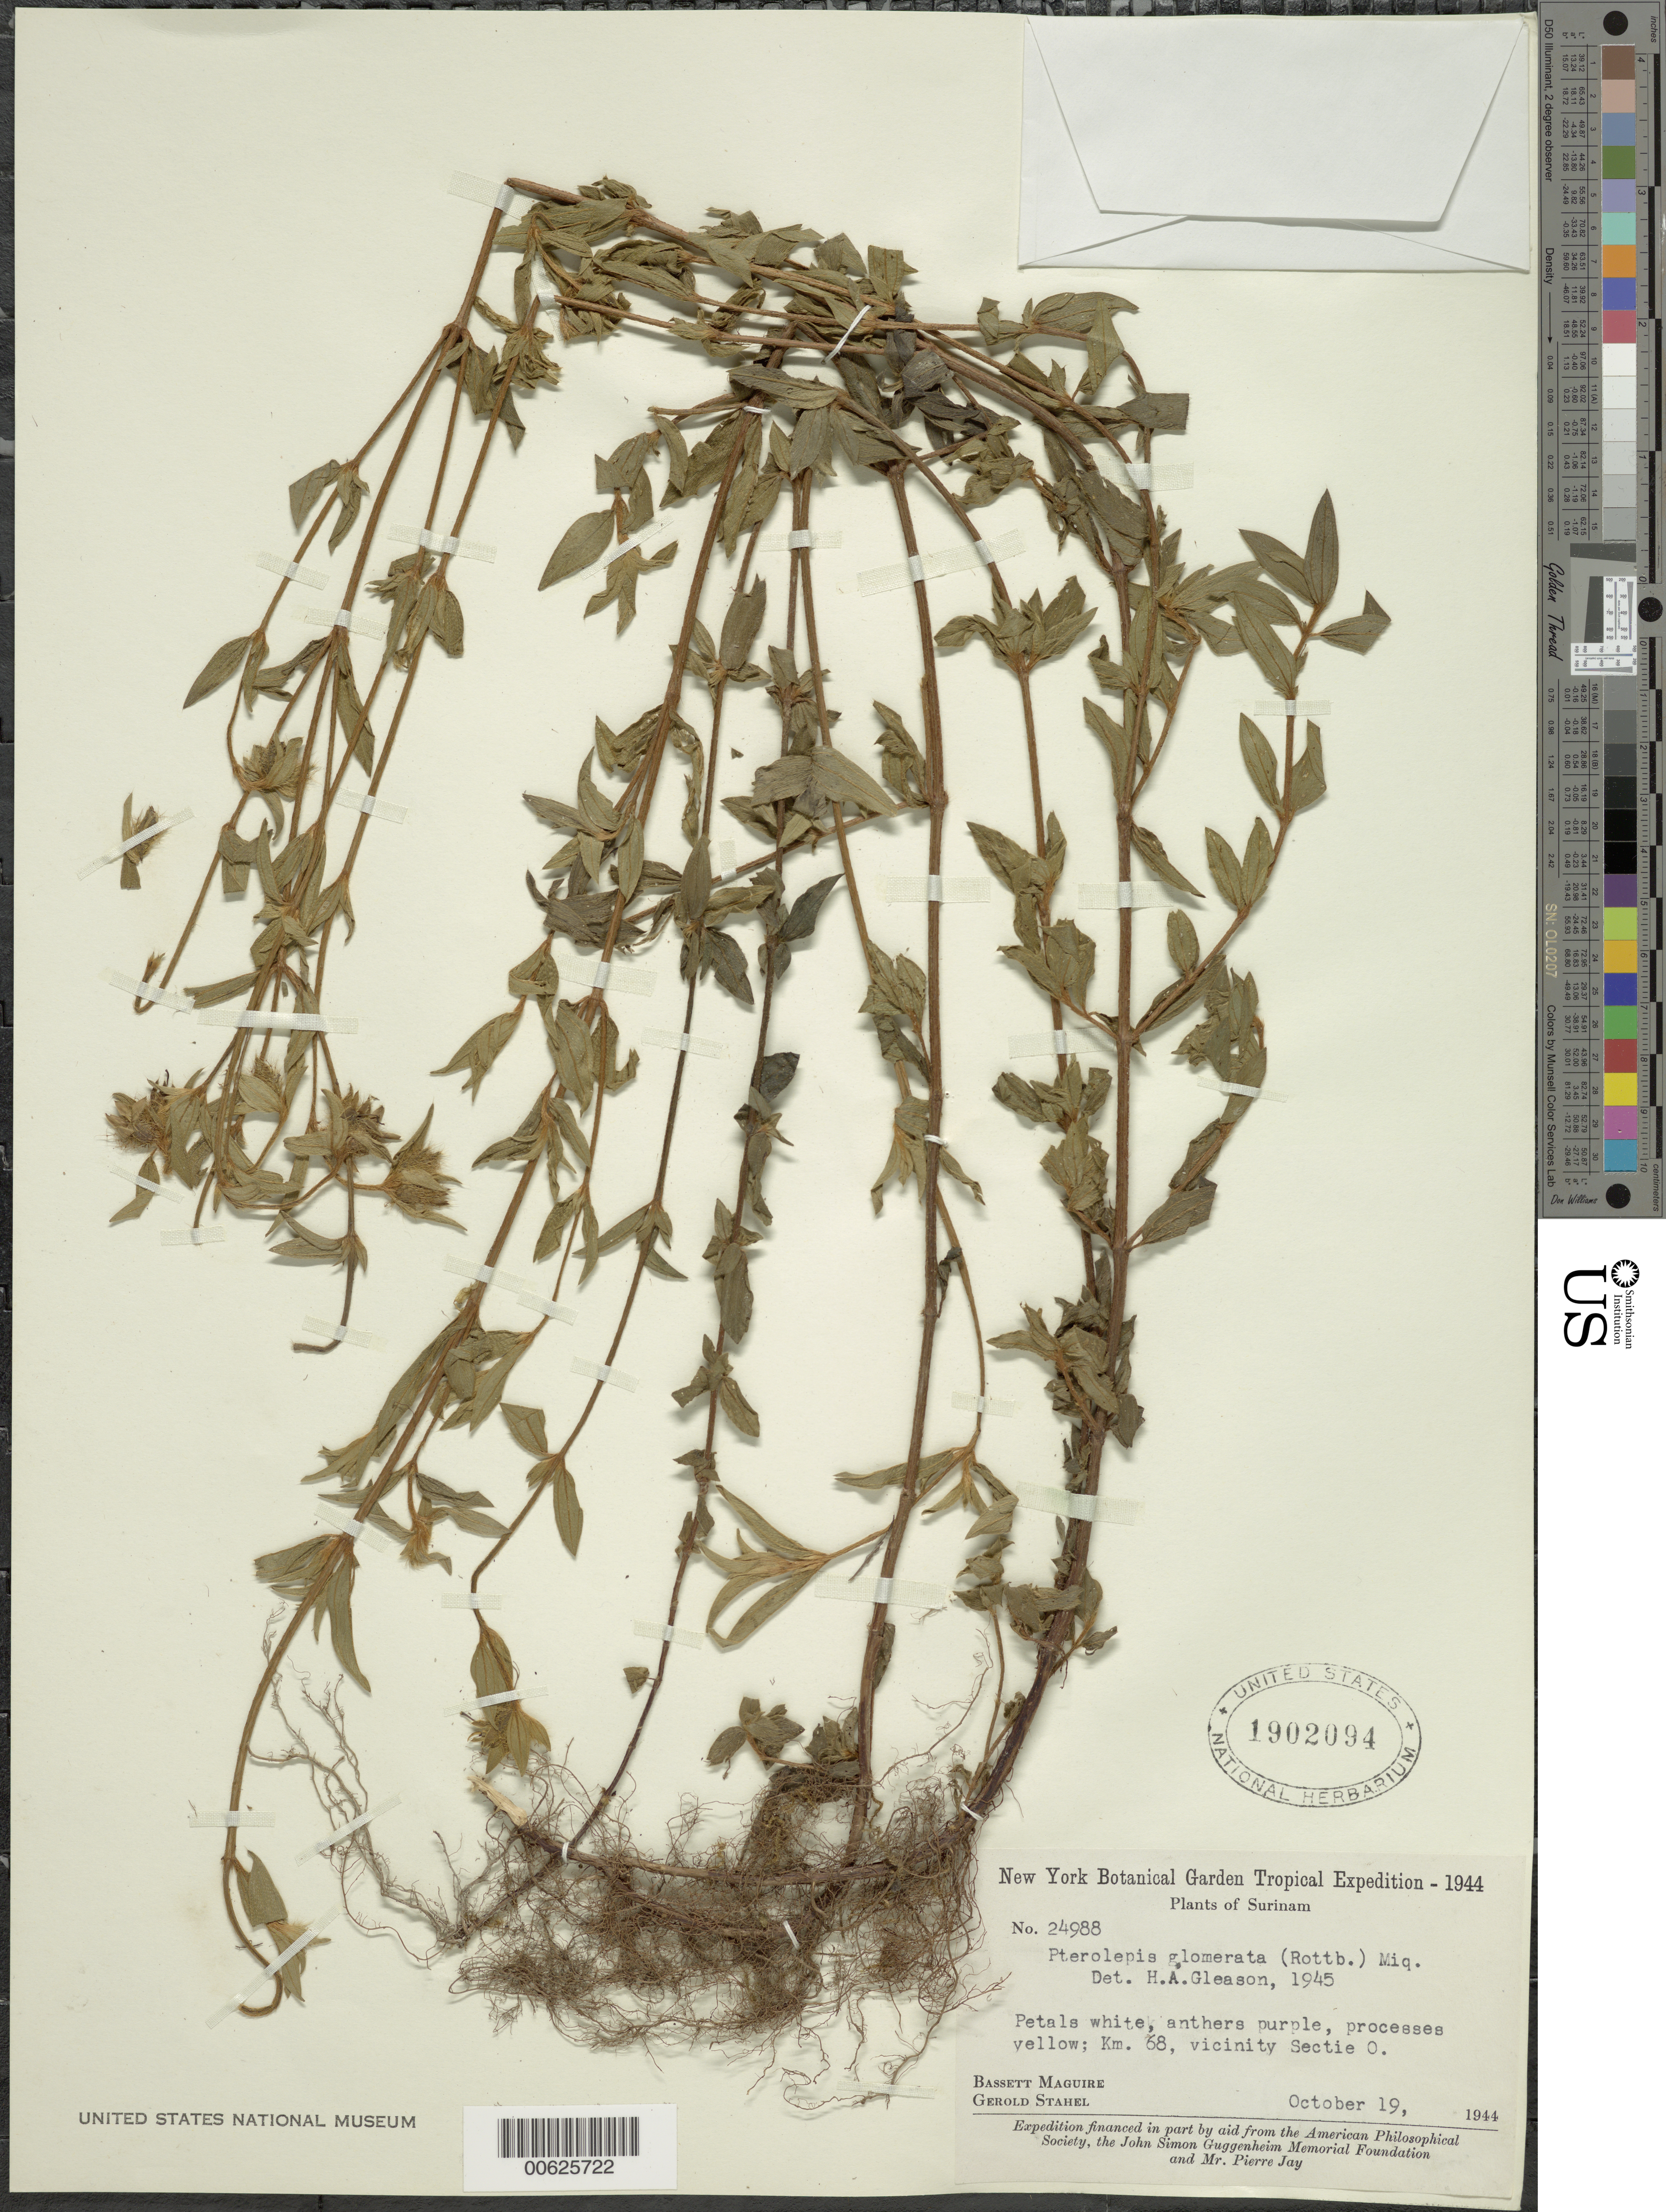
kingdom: Plantae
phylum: Tracheophyta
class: Magnoliopsida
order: Myrtales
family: Melastomataceae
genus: Pterolepis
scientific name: Pterolepis glomerata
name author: (Rottb.) Miq.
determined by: Gleason, H. A.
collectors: B. Maguire & G. Stahel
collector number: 24988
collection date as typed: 19-Oct-44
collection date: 1944-10-19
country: Suriname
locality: Sectie O, km 68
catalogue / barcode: US 1902094